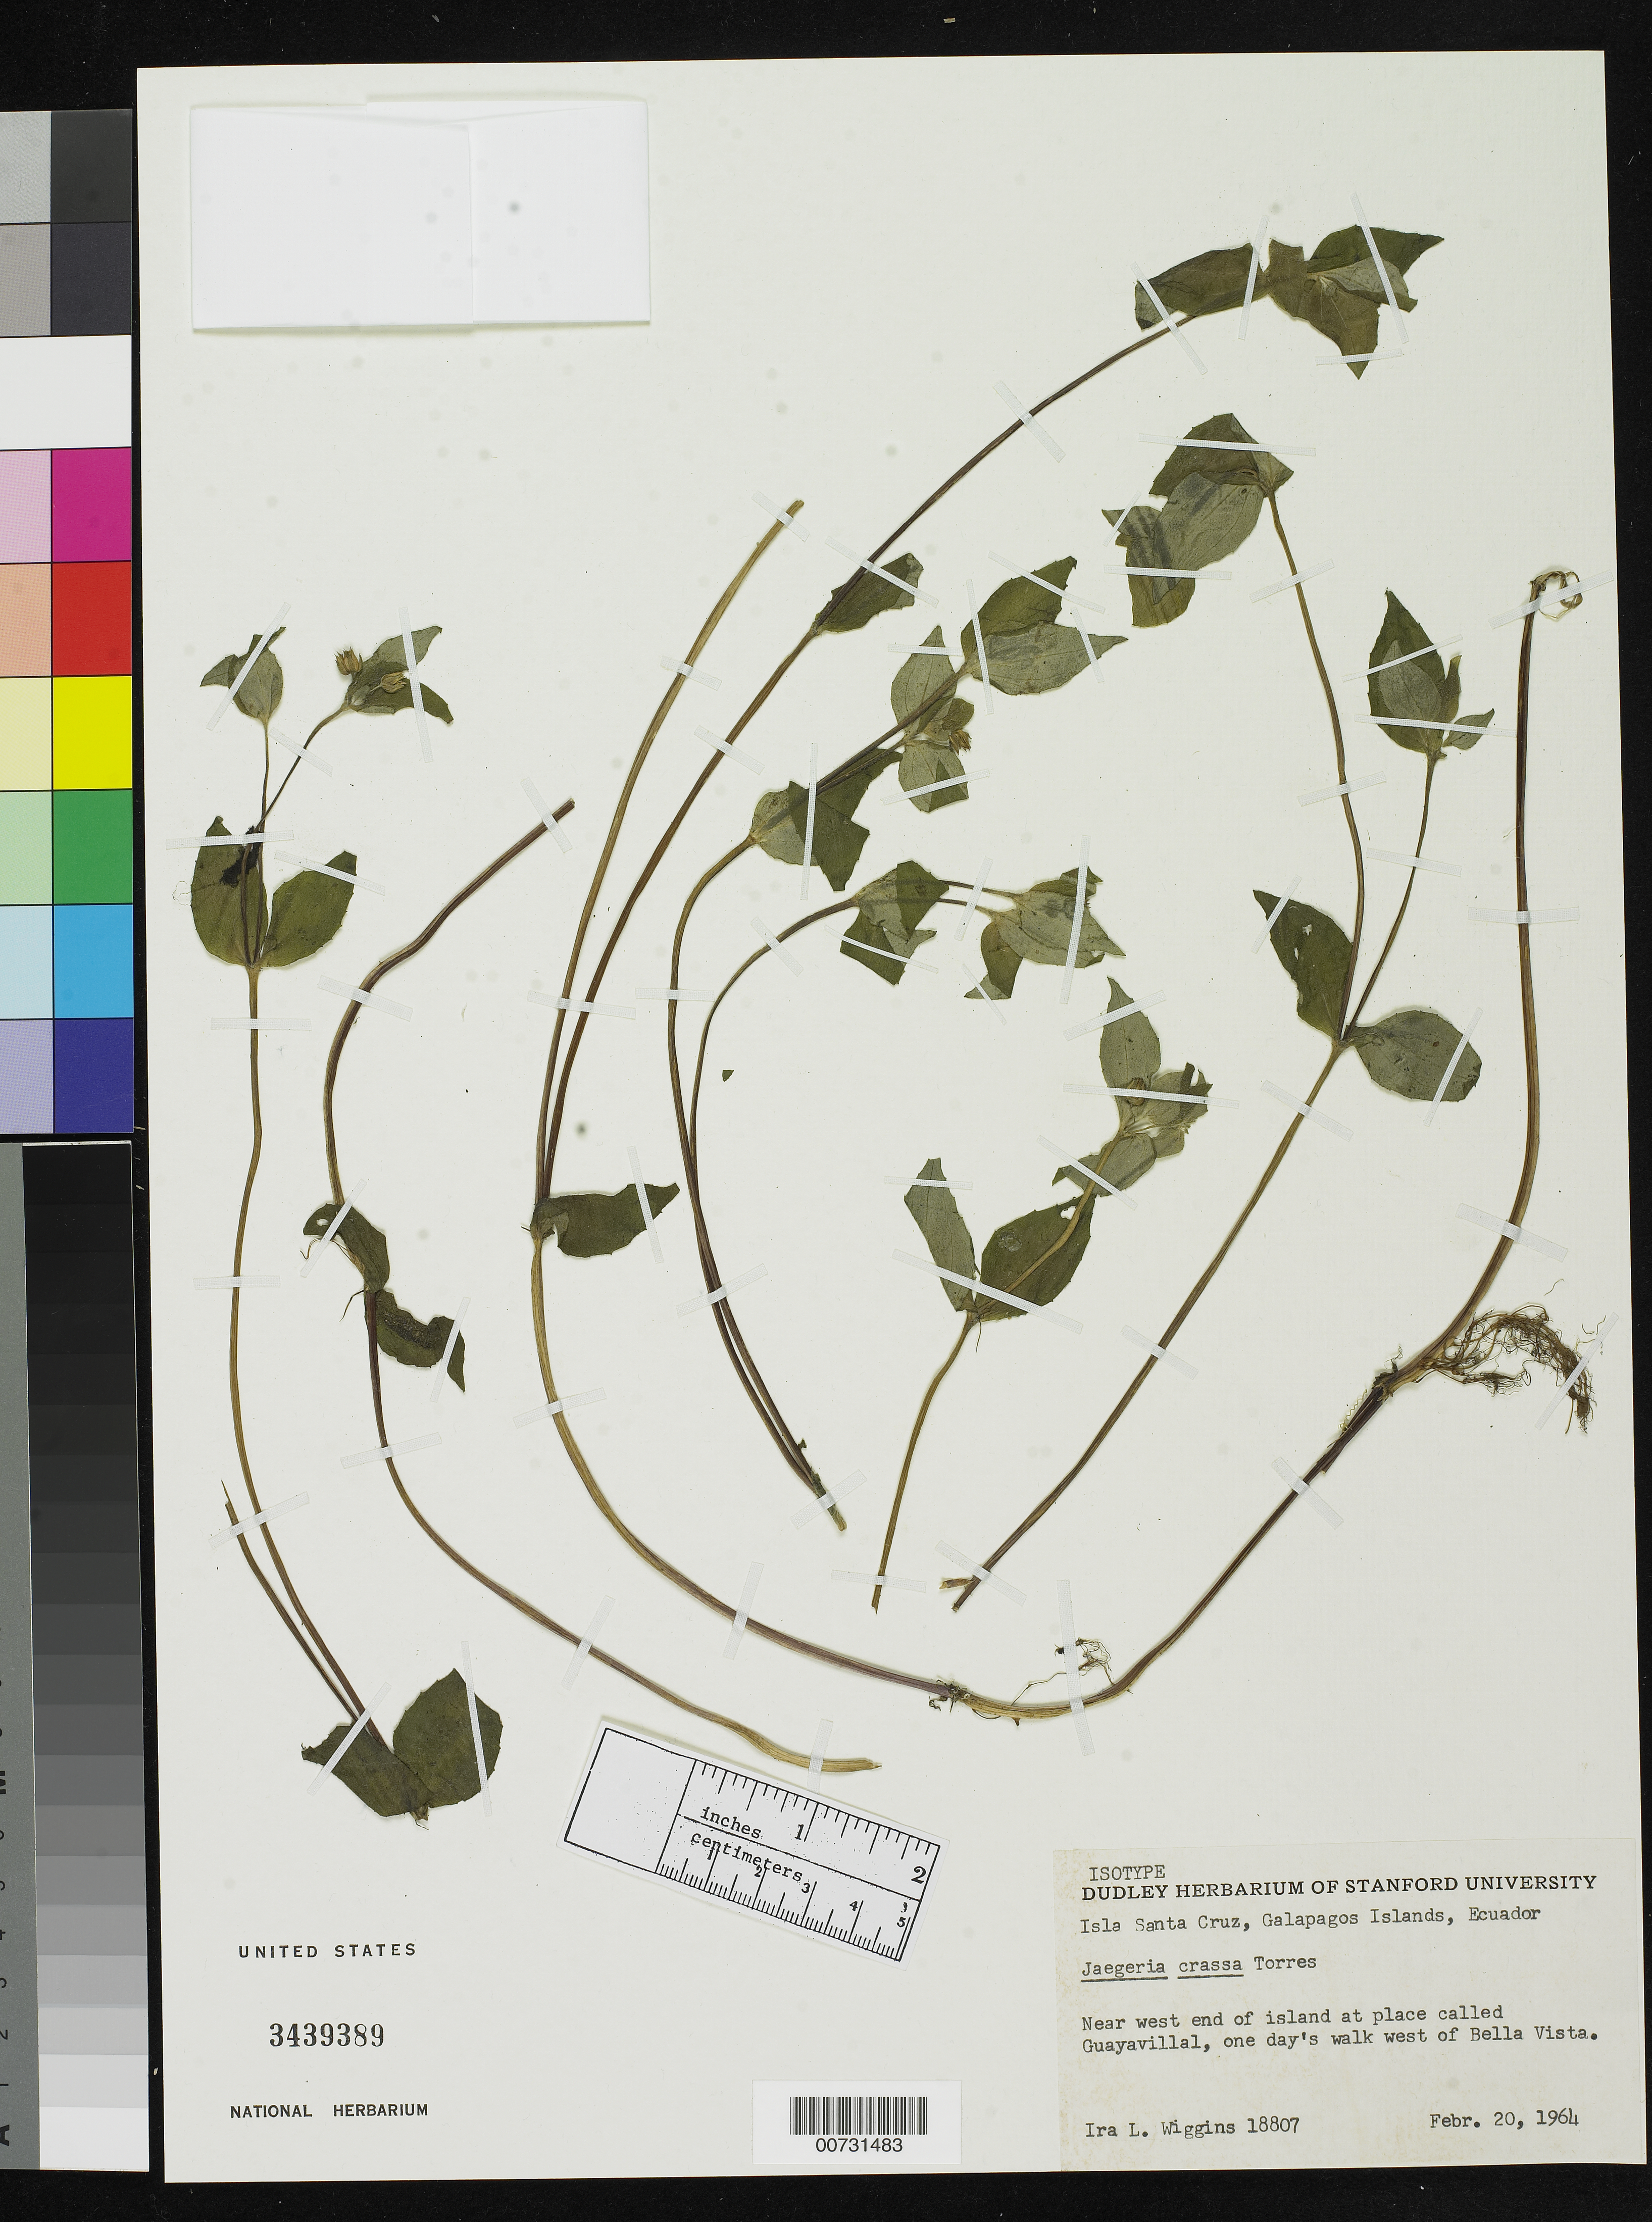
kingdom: Plantae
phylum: Tracheophyta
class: Magnoliopsida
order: Asterales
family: Asteraceae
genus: Jaegeria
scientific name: Jaegeria crassa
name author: A.M. Torres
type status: Isotype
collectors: I. L. Wiggins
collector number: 18807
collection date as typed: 20 Feb 1964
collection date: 1964-02-20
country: Ecuador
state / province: Colón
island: Santa Cruz [Indefatigable, Chaves]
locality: Near west end of island at place called Guayavillal, one day's walk west of Bella Vista.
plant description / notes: Holotype at DS.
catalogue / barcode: US 3439389